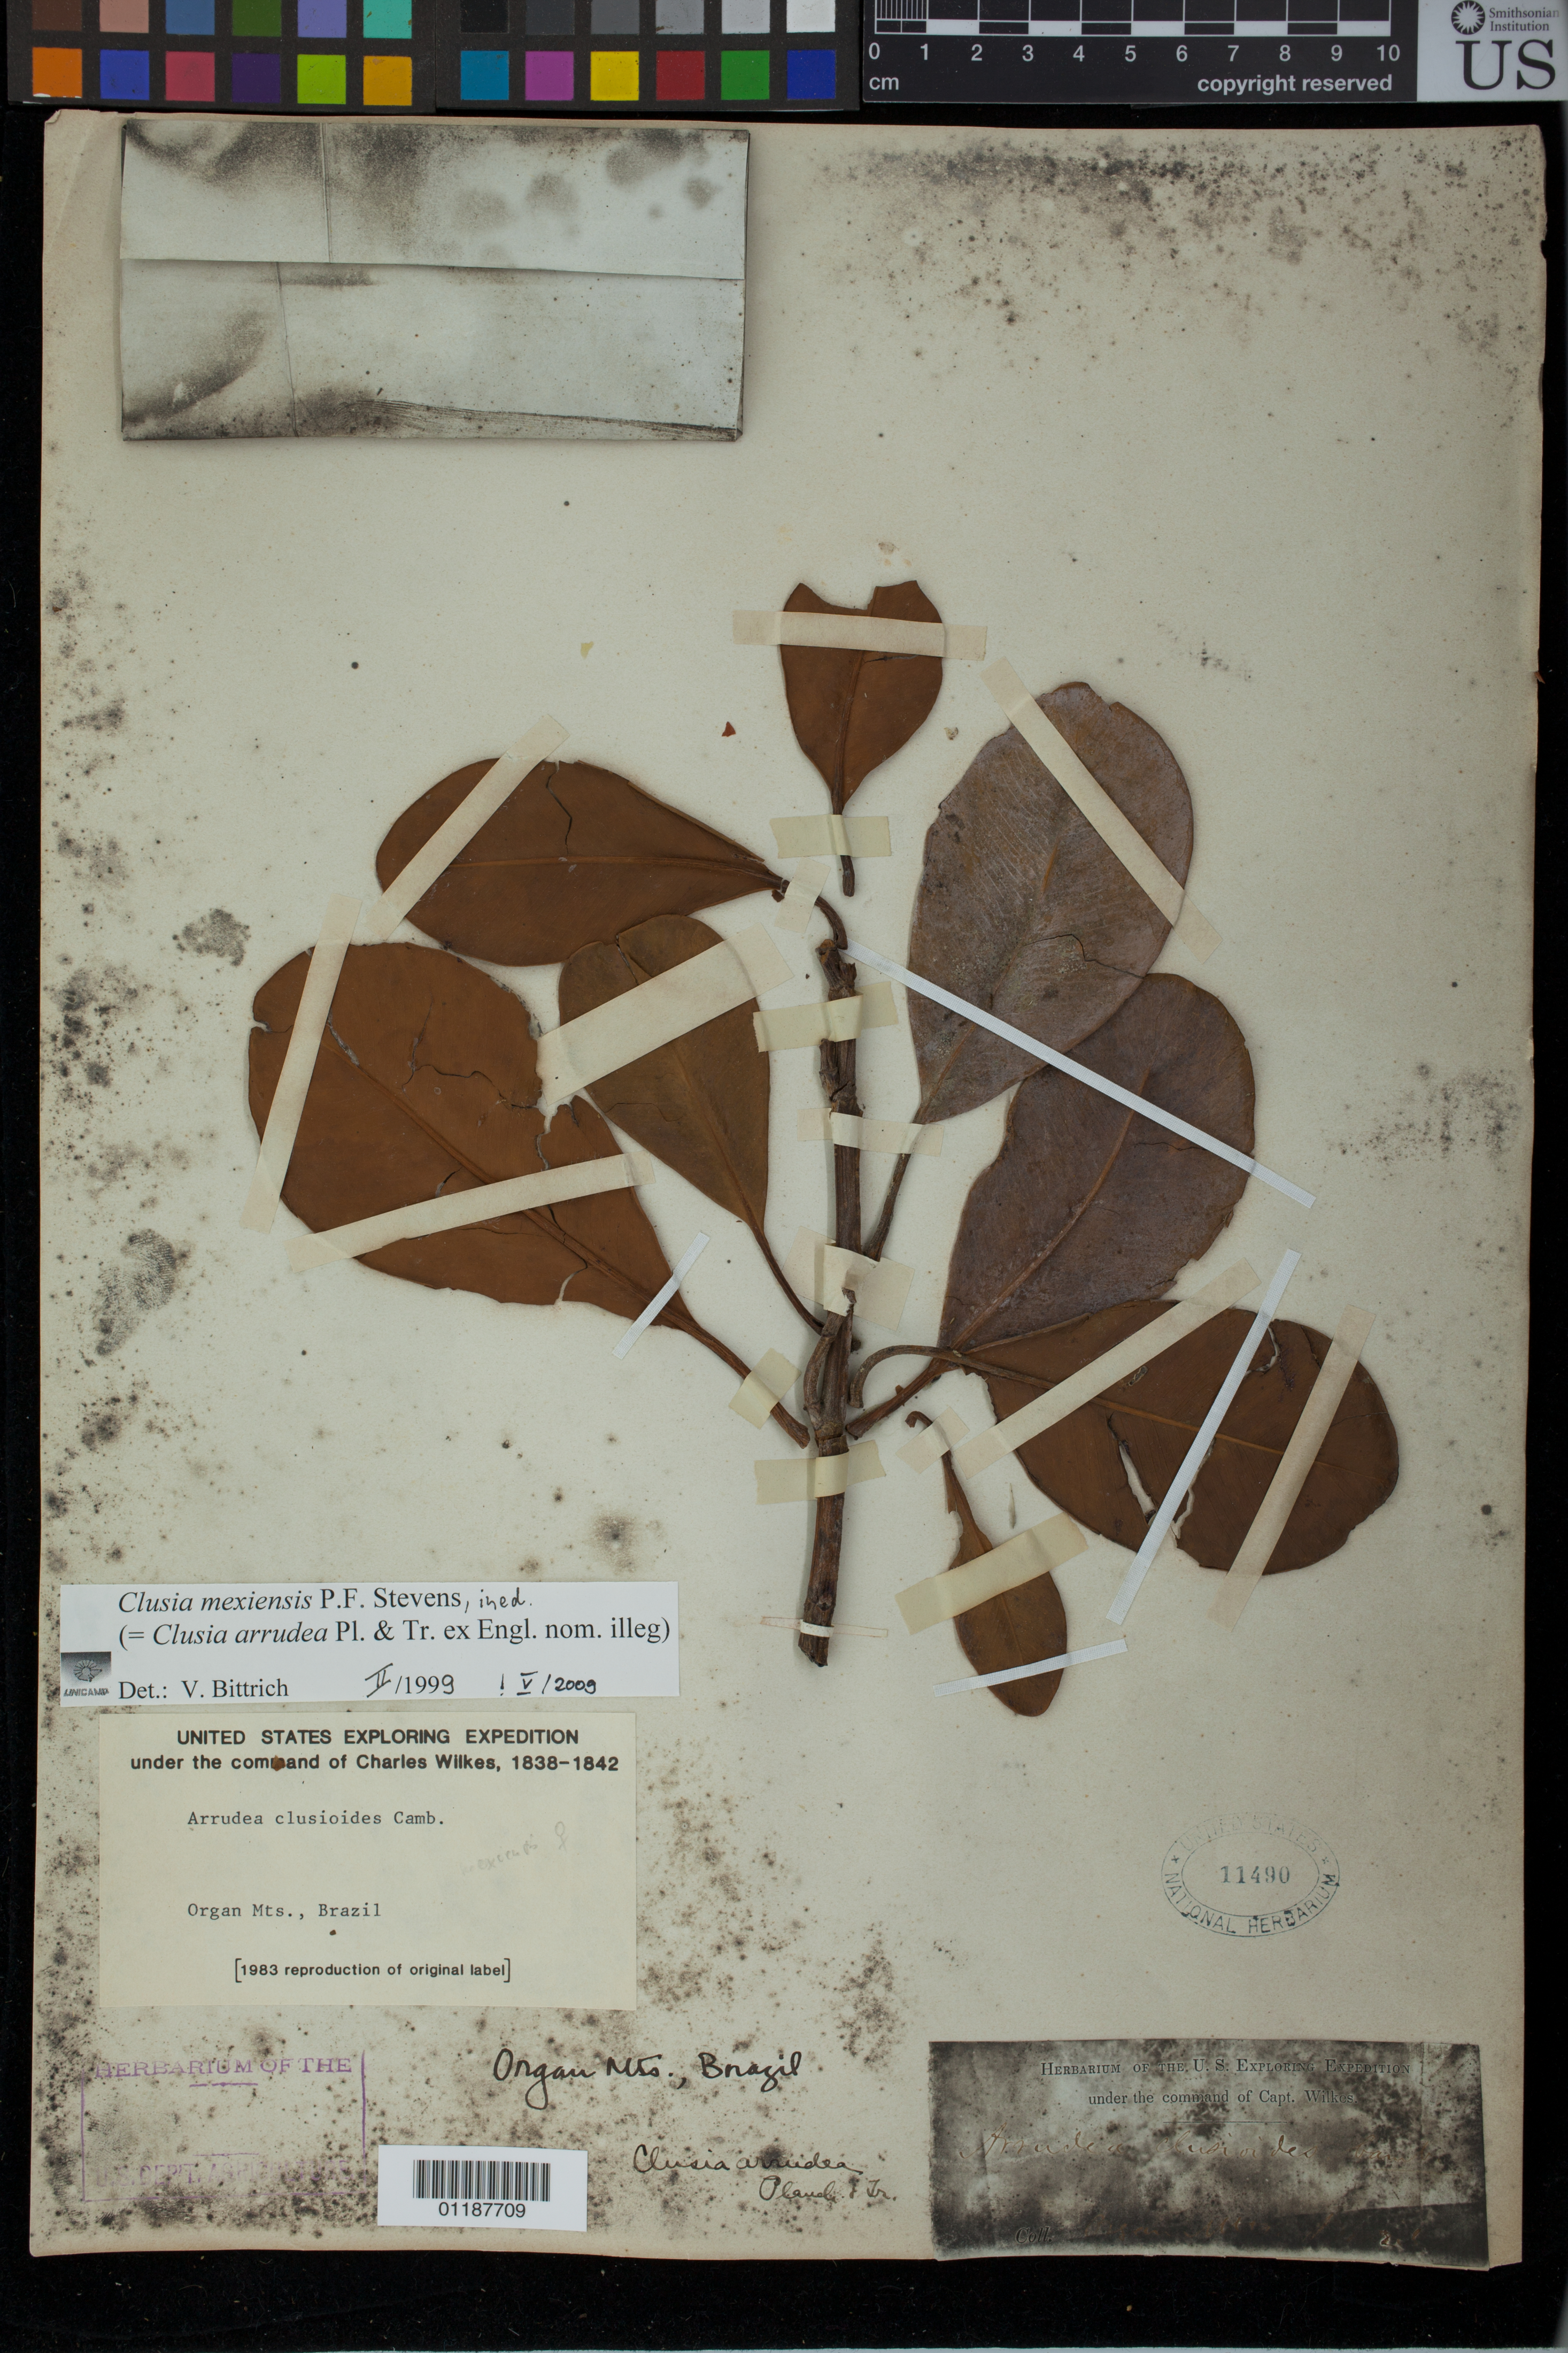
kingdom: Plantae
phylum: Tracheophyta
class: Magnoliopsida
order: Malpighiales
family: Clusiaceae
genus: Clusia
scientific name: Clusia arrudea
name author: Planch. & Triana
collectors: Wilkes Explor. Exped.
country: Brazil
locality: Organ Mts.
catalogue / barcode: US 11490